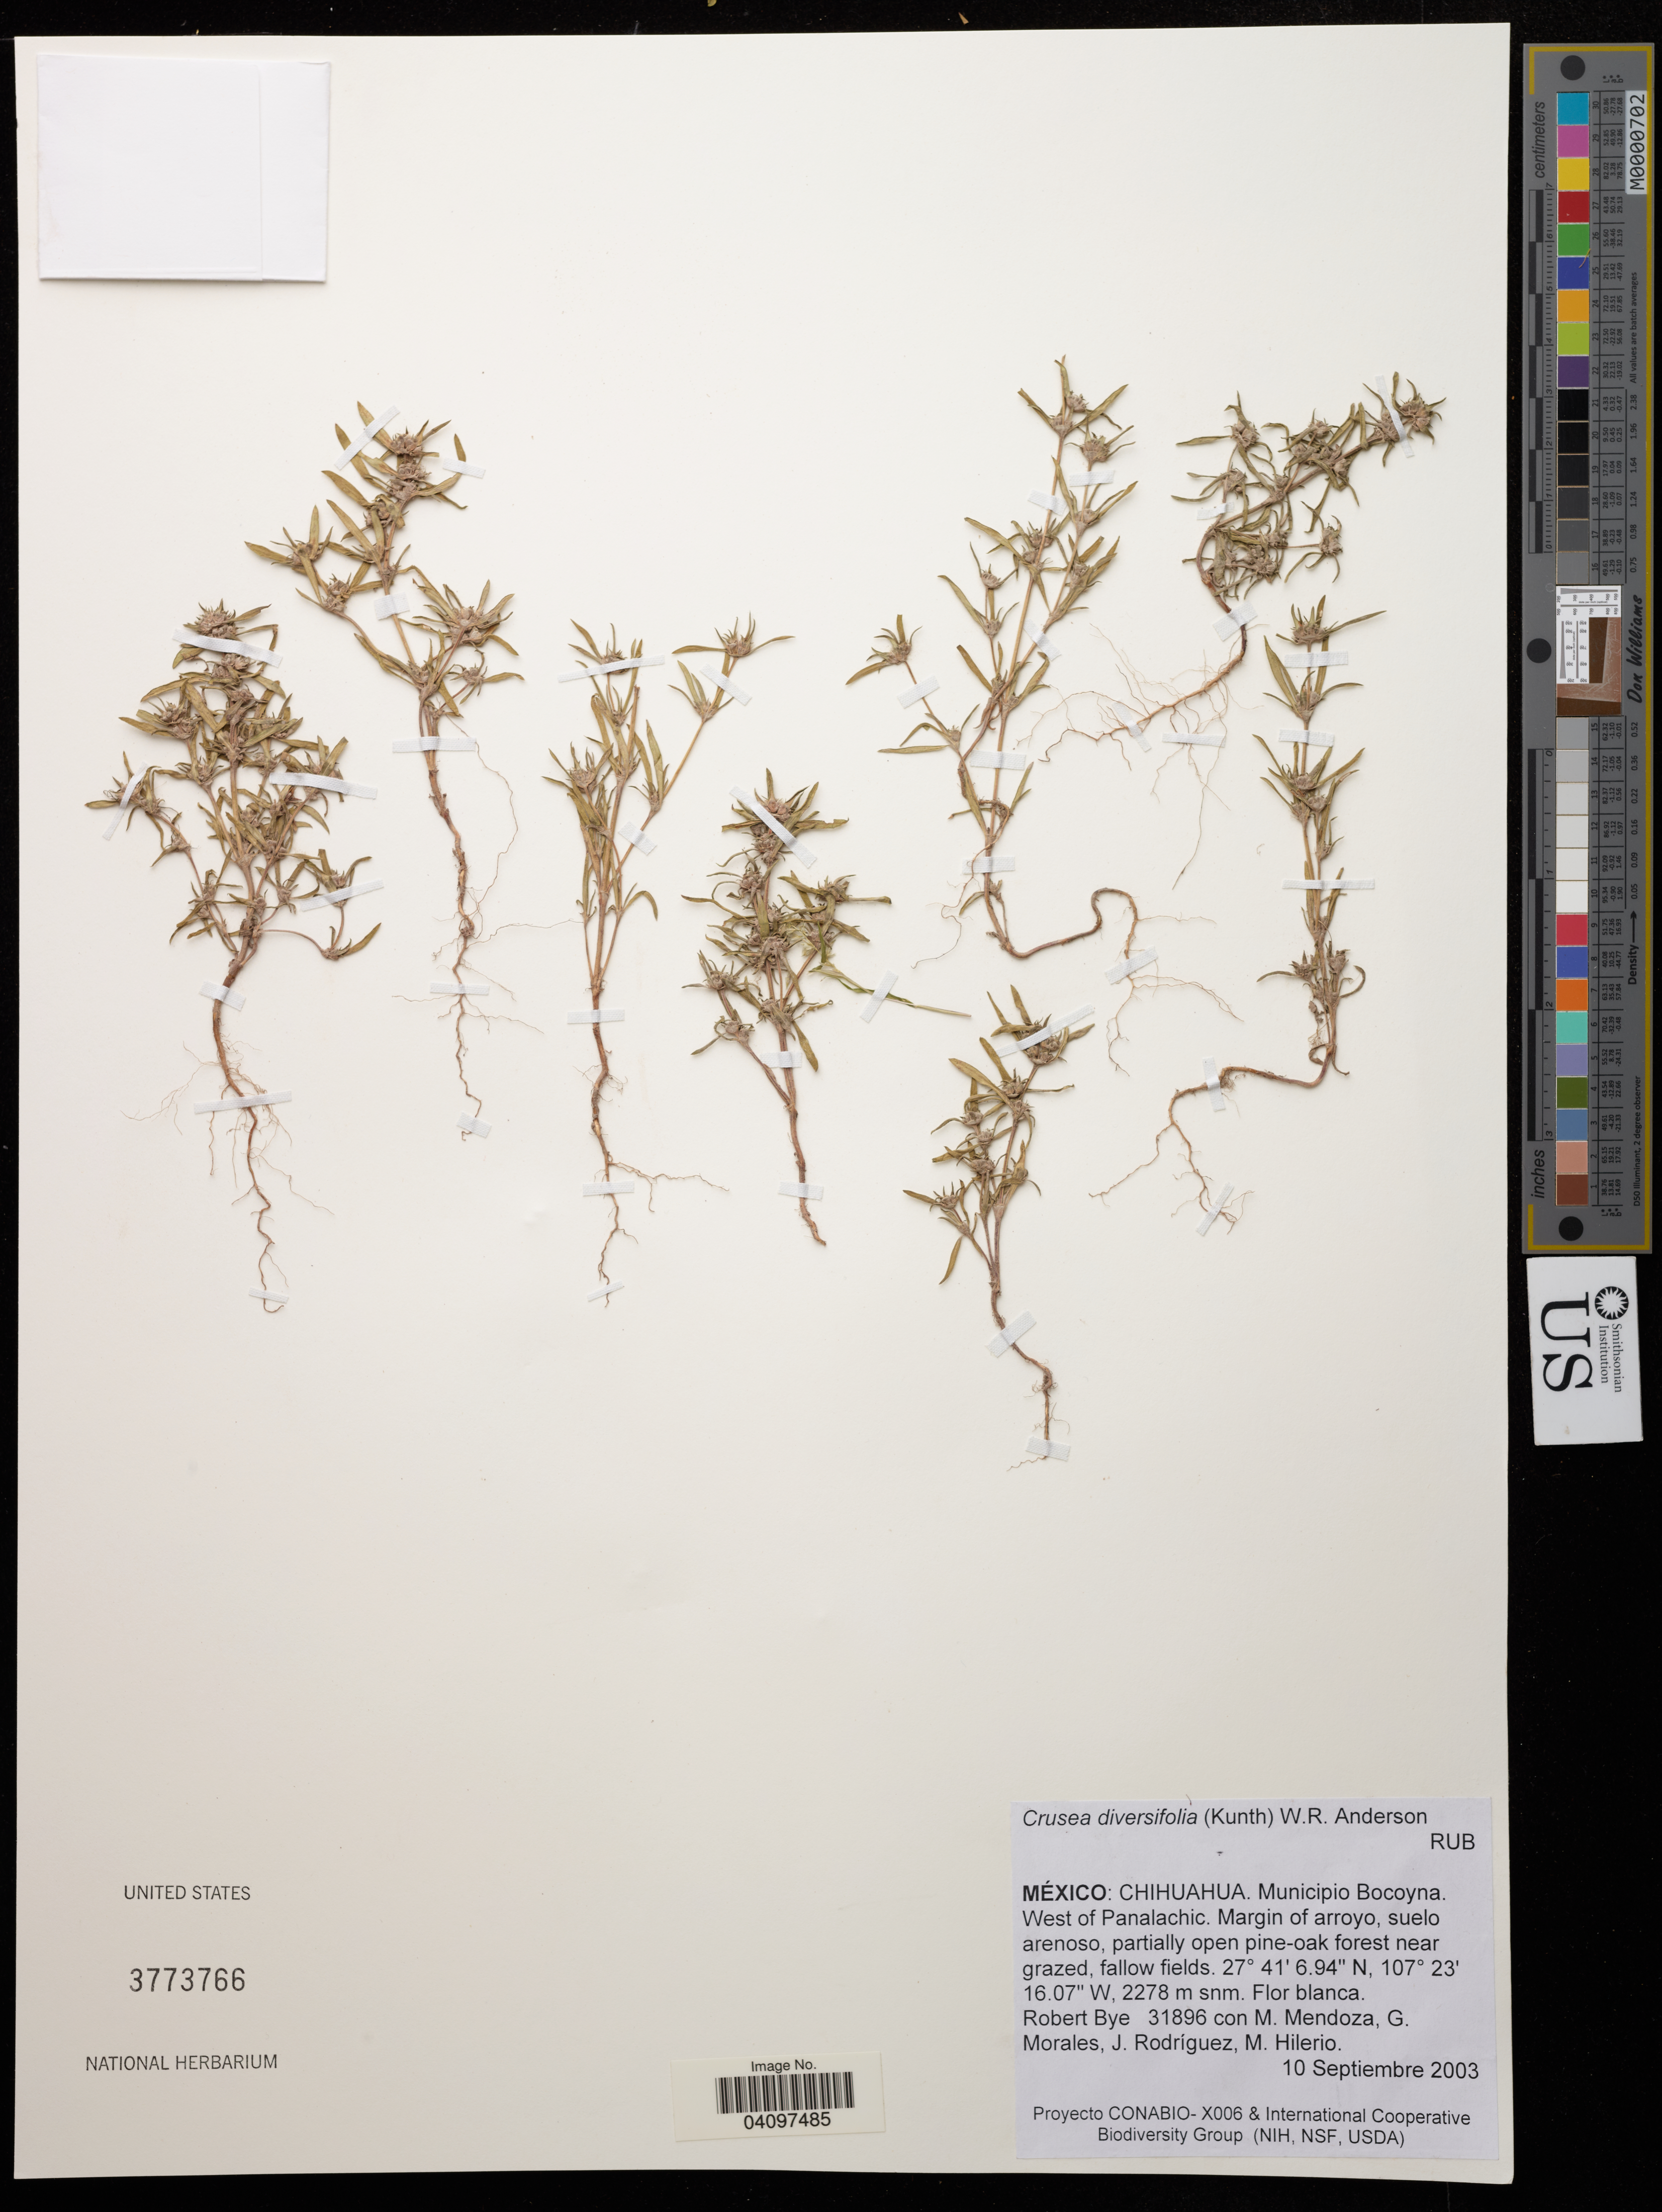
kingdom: Plantae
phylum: Tracheophyta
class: Magnoliopsida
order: Gentianales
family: Rubiaceae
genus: Crusea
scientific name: Crusea diversifolia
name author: (Kunth) W.R. Anderson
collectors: R. A. Bye, M. Mendoza, G. Morales & J. Rodriguez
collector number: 31896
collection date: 2003-09-10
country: Mexico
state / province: Chihuahua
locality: Municipio Bocoyna. West of Panalachic.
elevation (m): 2278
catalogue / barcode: US 3773766